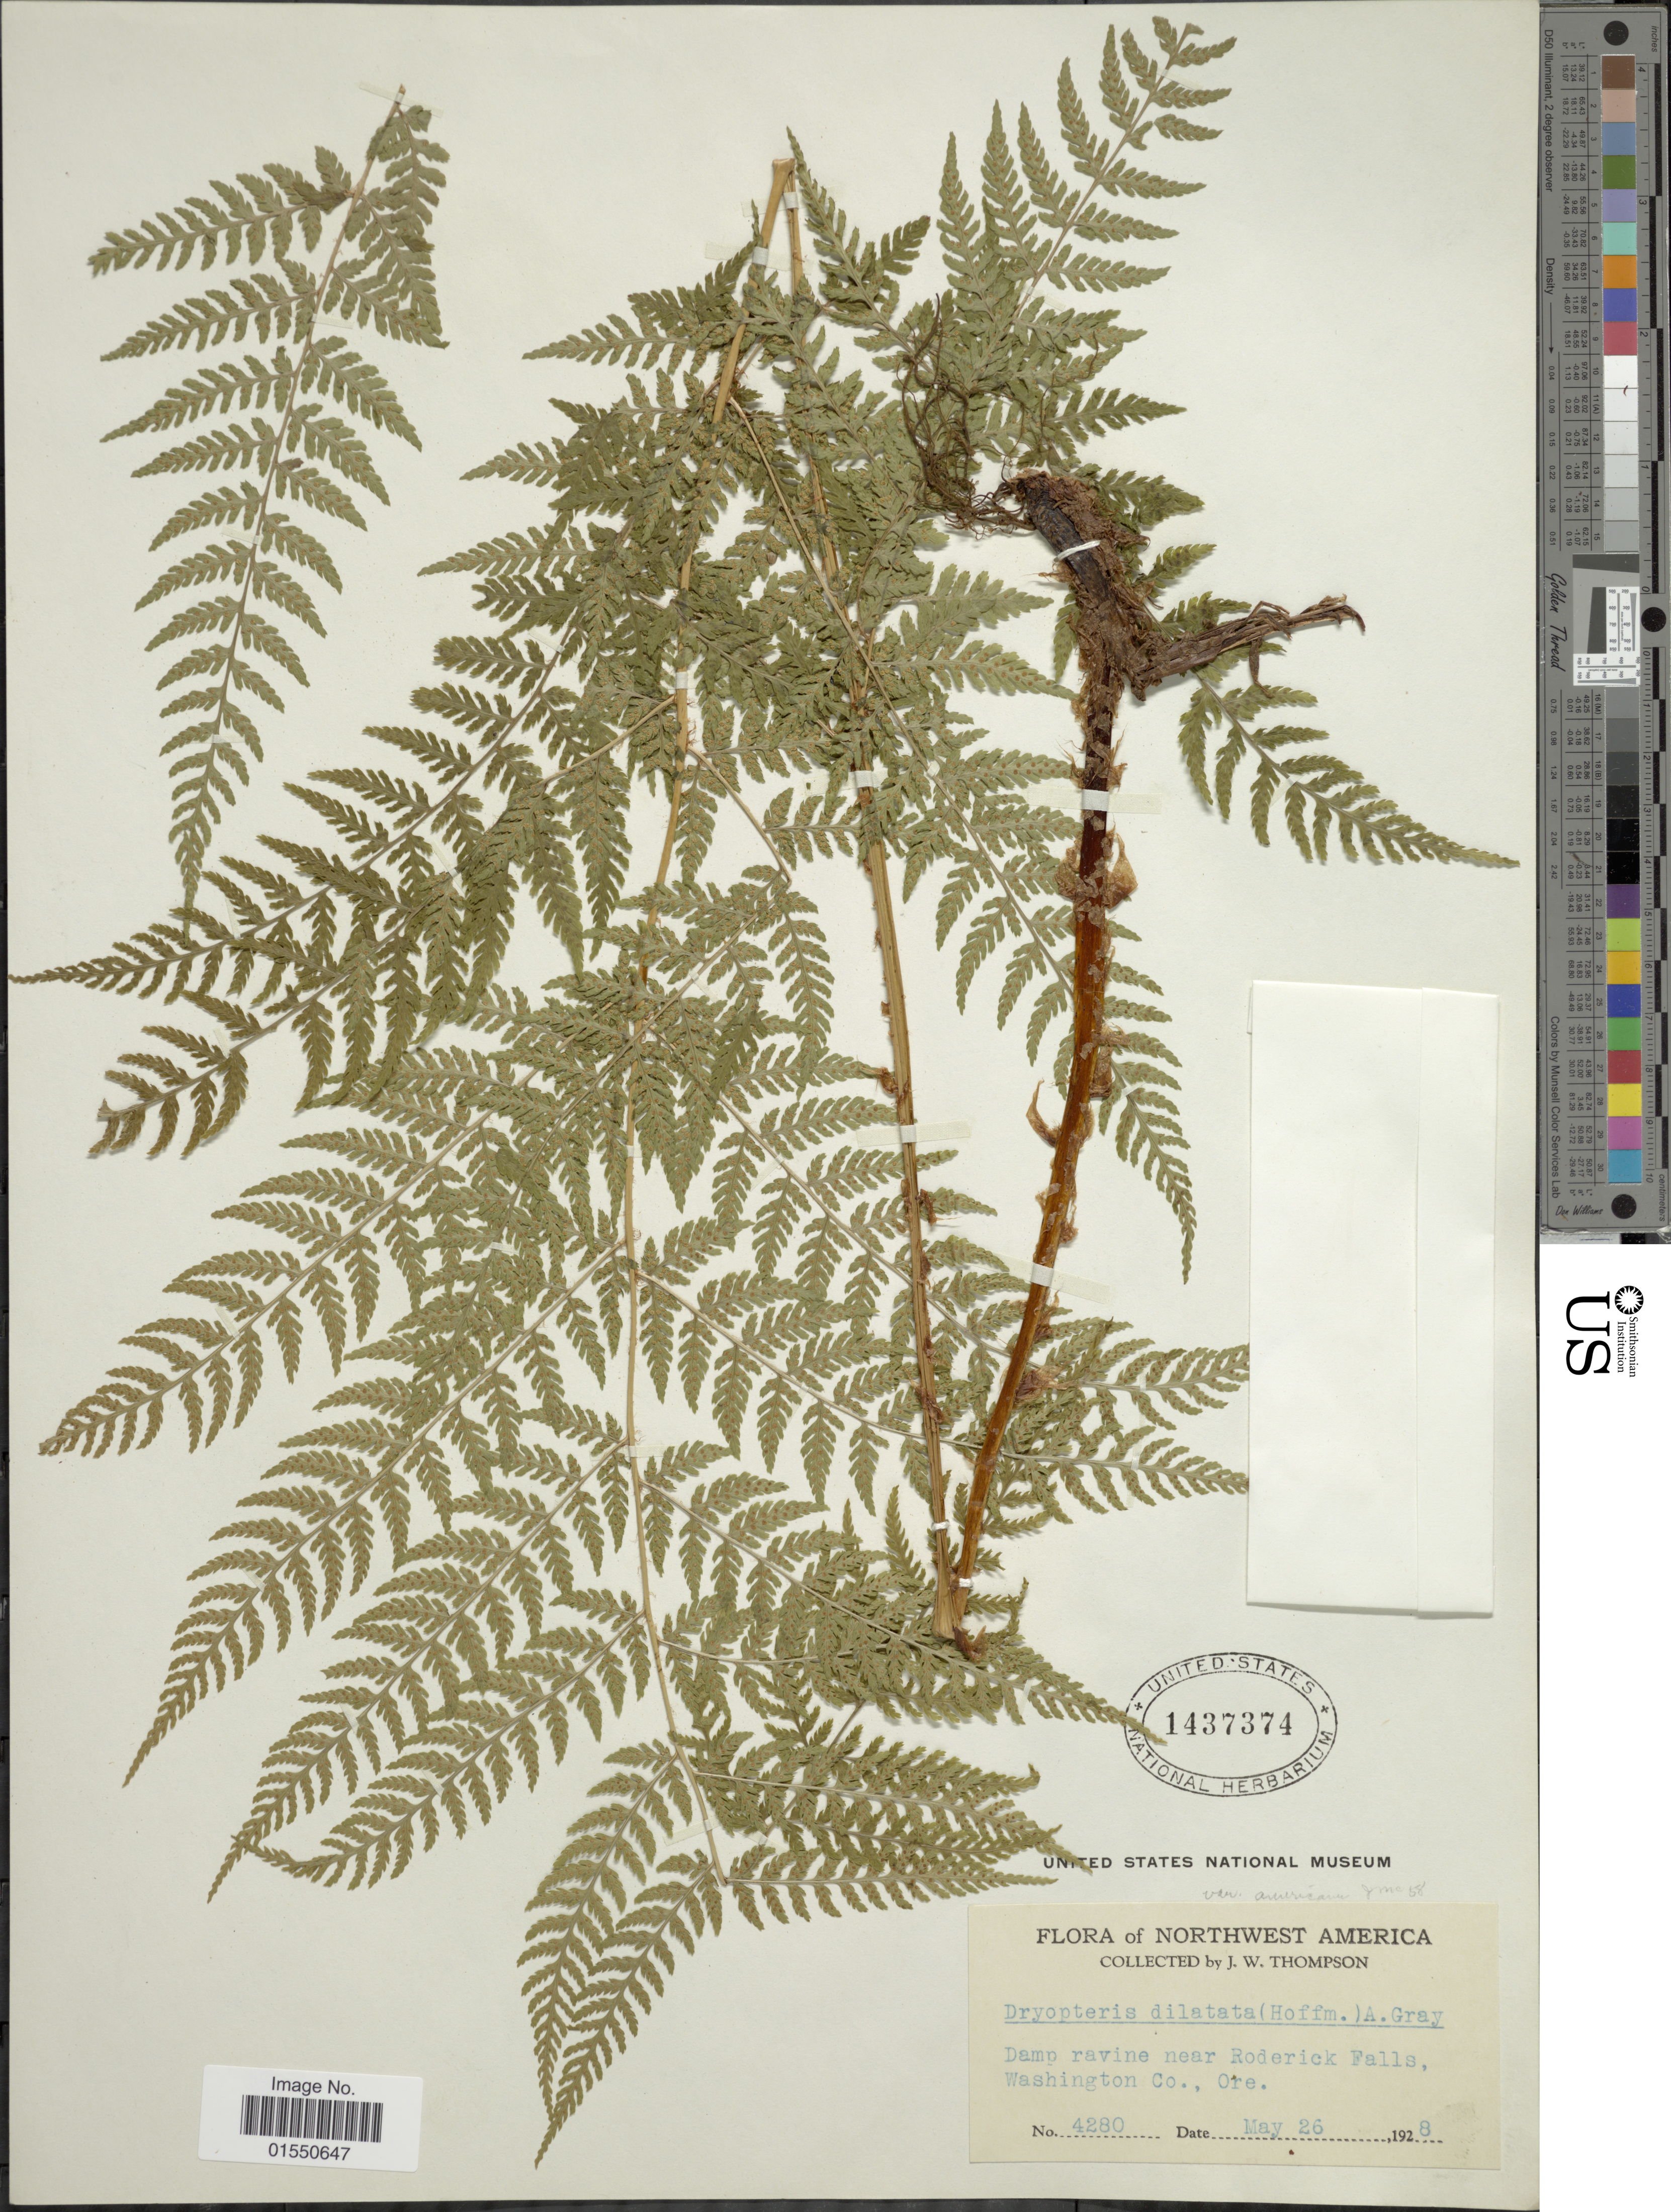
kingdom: Plantae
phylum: Tracheophyta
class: Polypodiopsida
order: Polypodiales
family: Dryopteridaceae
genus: Dryopteris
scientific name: Dryopteris expansa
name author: (C. Presl) Fraser-Jenk. & Jermy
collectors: J. W. Thompson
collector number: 4280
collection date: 1928-05-26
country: United States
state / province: Oregon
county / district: Washington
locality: Damp ravine near Roderick Falls, Washington Co.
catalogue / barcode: US 1437374